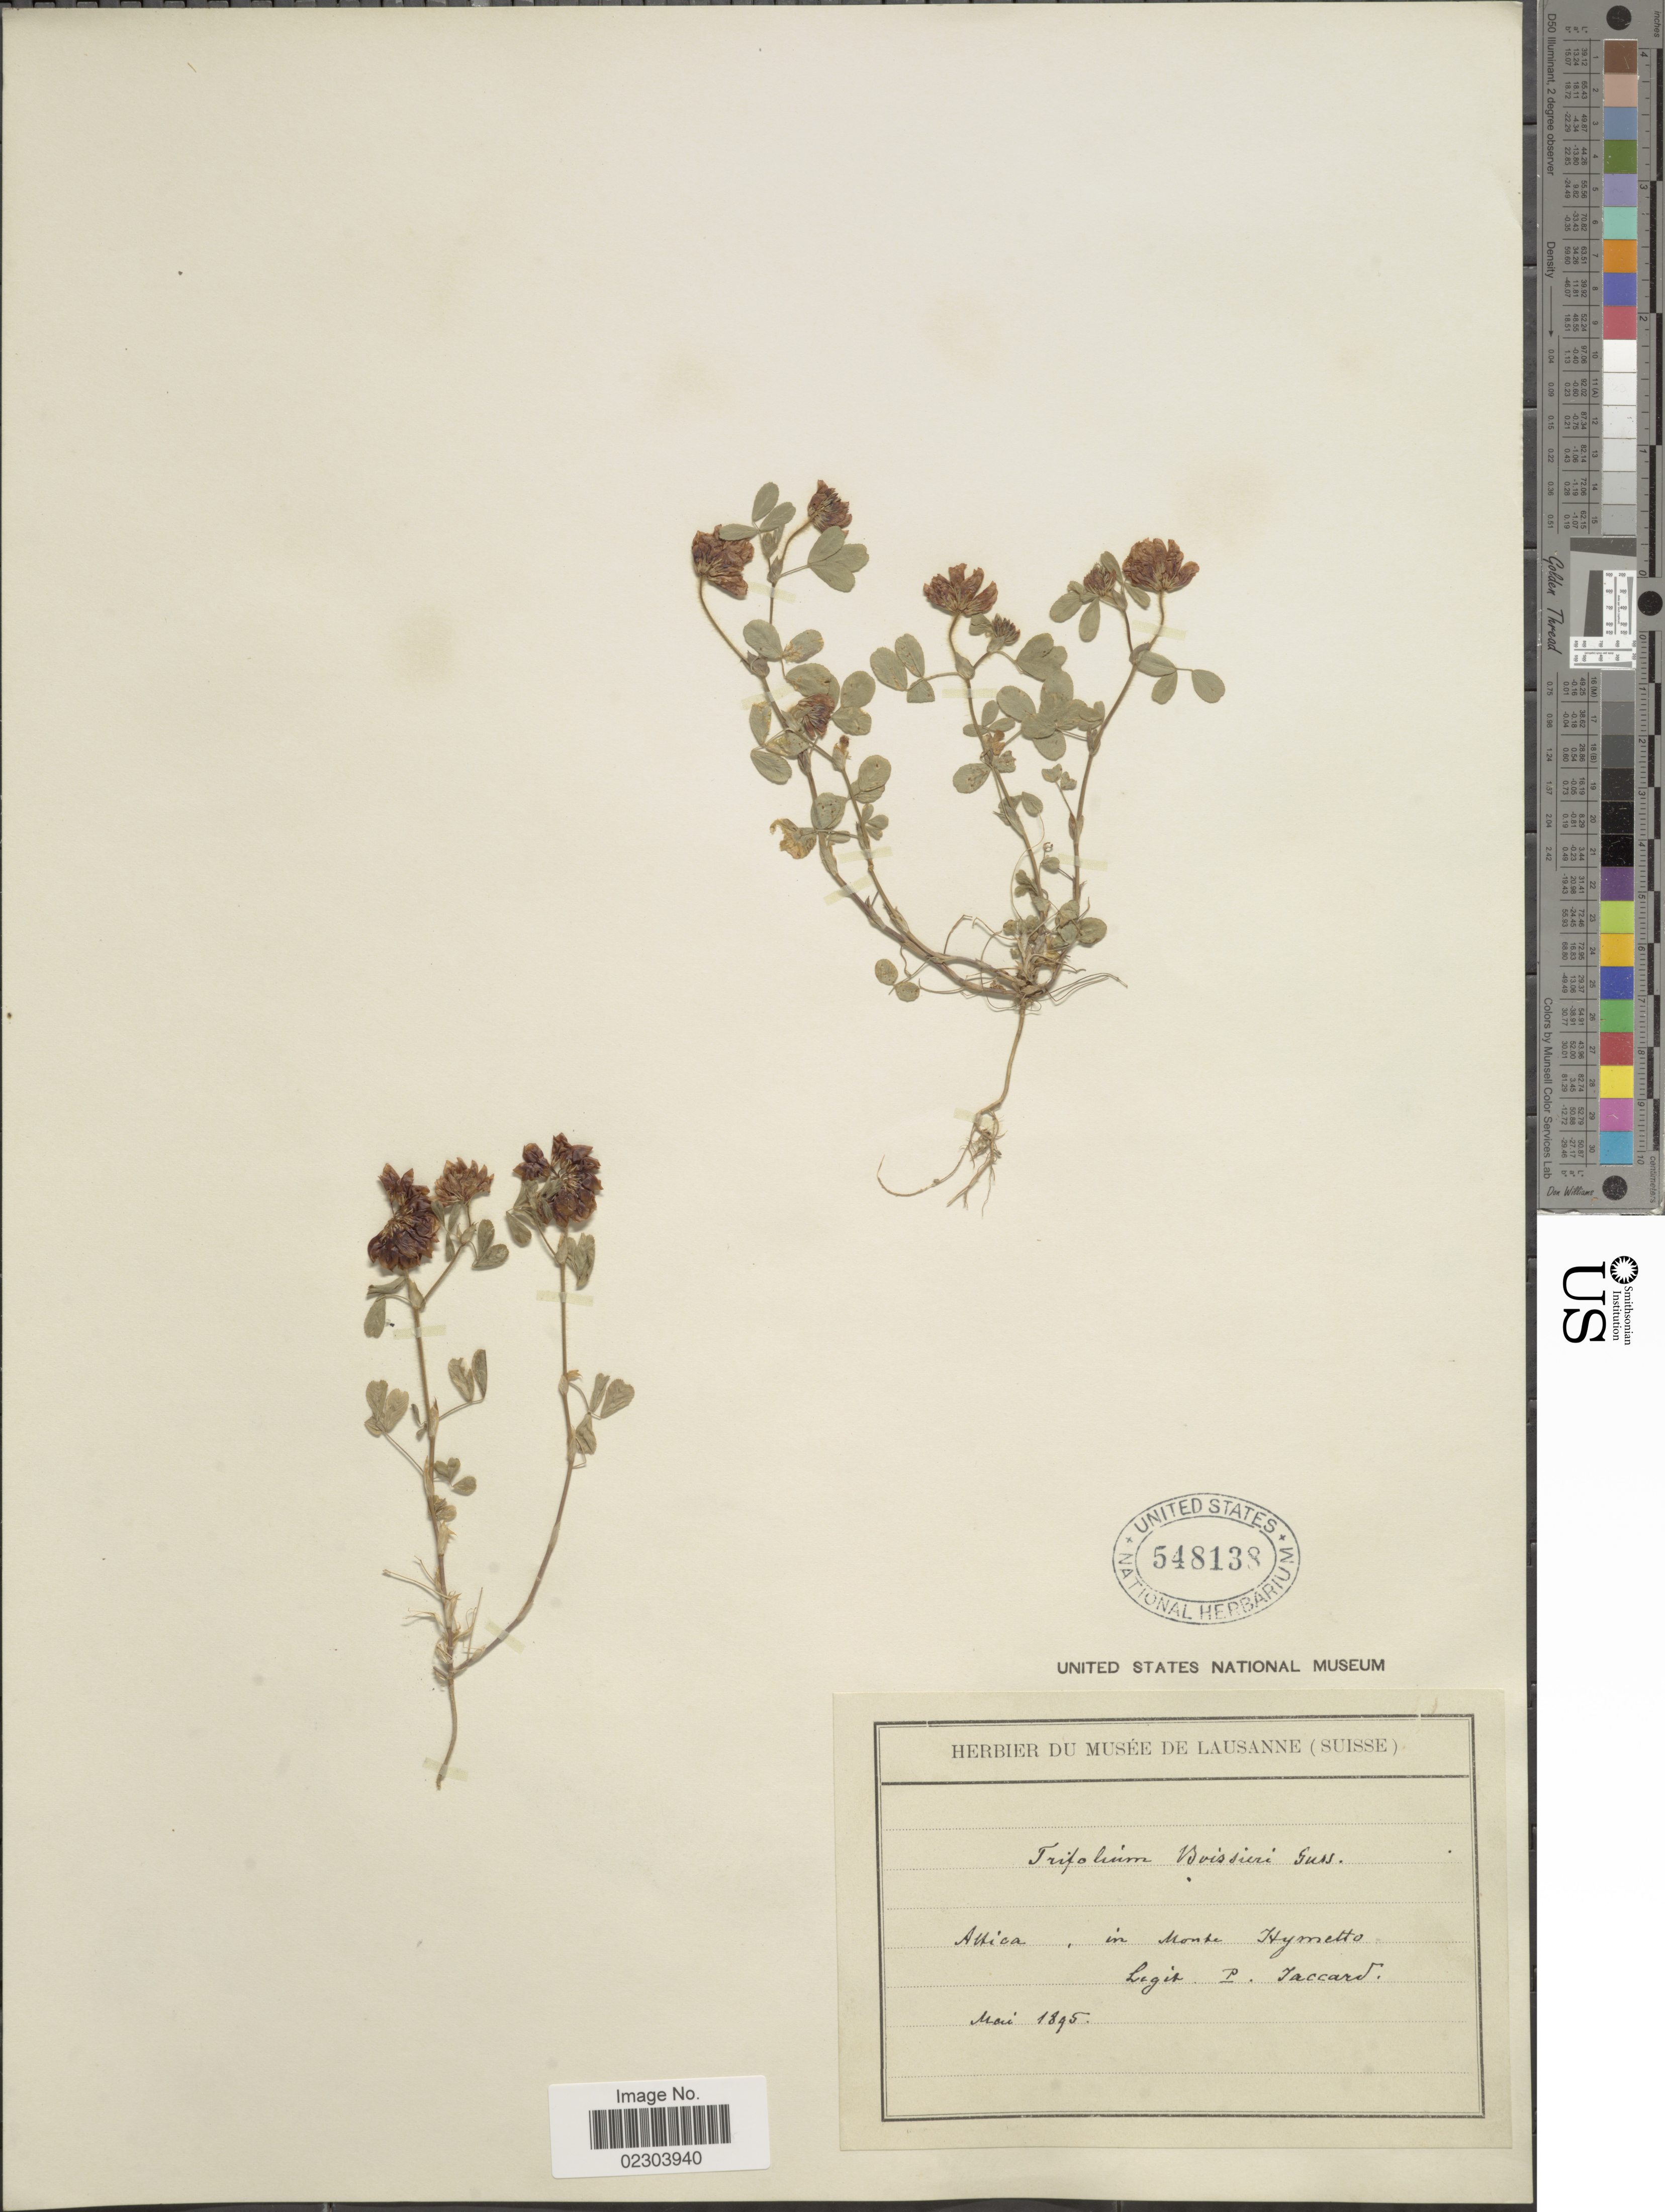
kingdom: Plantae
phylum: Tracheophyta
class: Magnoliopsida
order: Fabales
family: Fabaceae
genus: Trifolium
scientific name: Trifolium boissieri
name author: Gussone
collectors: Jaccard, P.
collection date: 1895-05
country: Greece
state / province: Attica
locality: In Monte Hymetto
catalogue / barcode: US 548138